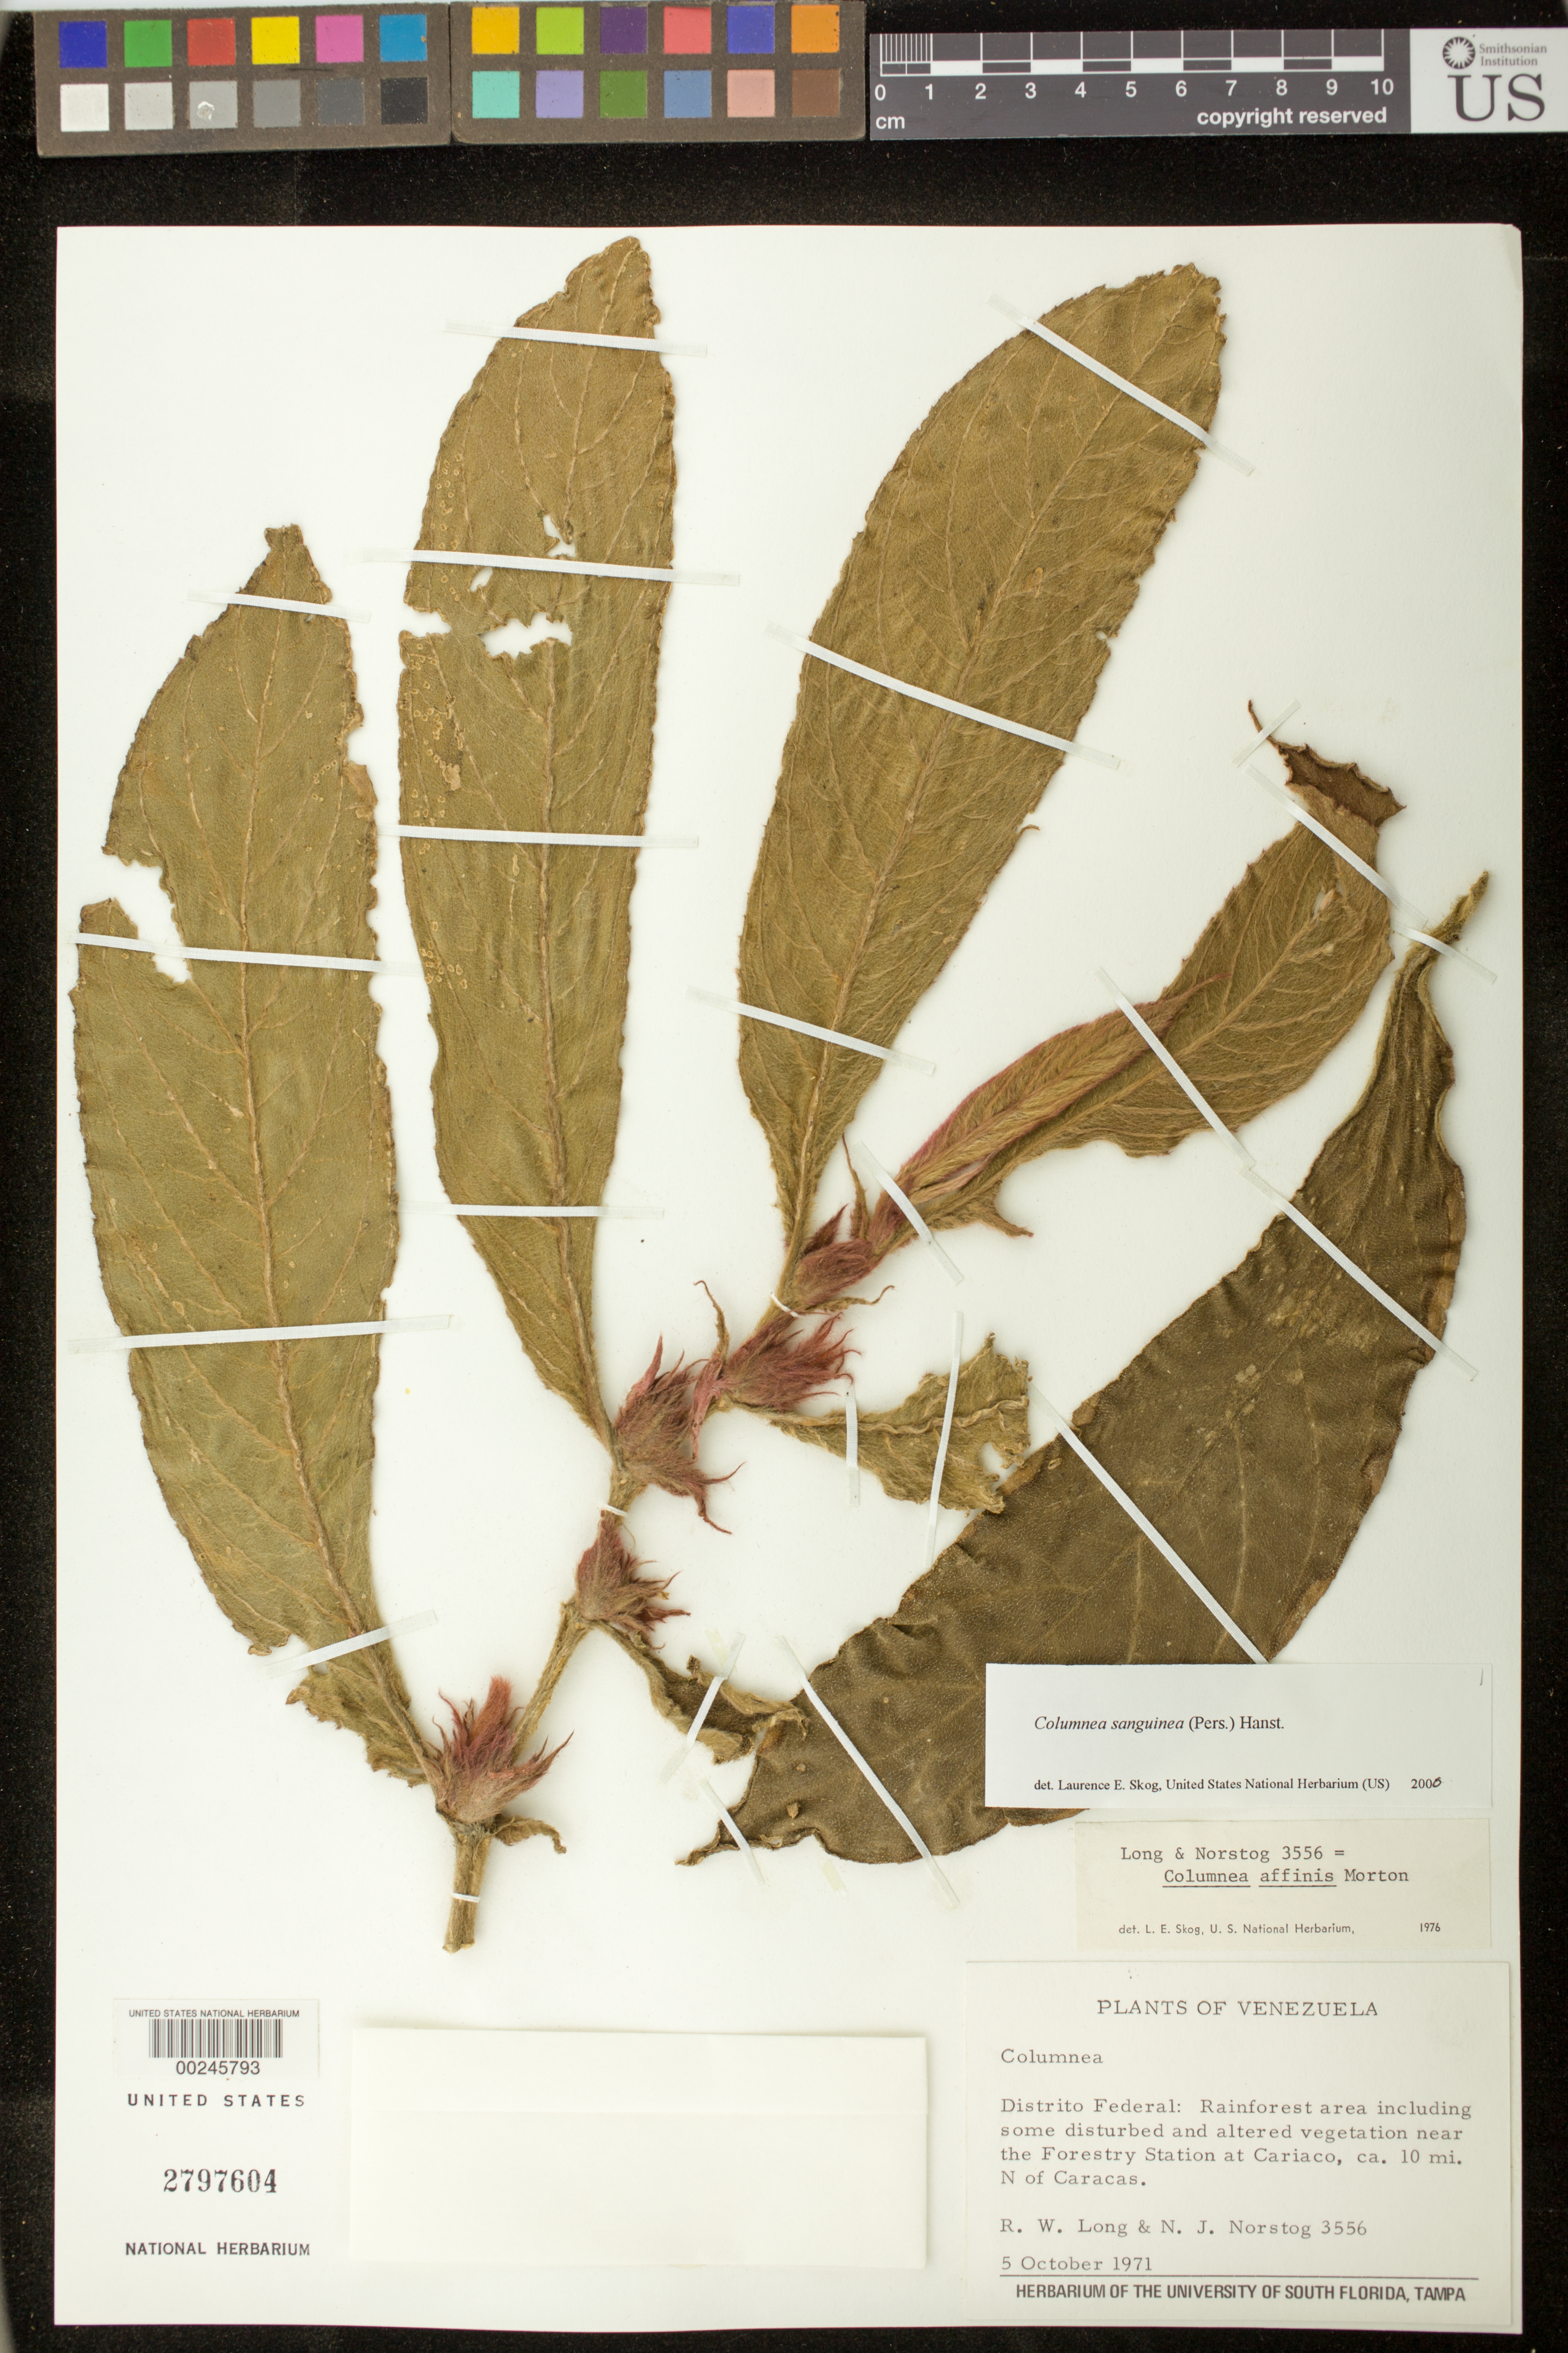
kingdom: Plantae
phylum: Tracheophyta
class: Magnoliopsida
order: Lamiales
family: Gesneriaceae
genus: Columnea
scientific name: Columnea sanguinea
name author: (Pers.) Hanst.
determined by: Skog, Laurence E.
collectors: R. W. Long & N. Norstog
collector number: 3556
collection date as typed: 05 Oct 1971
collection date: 1971-10-05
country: Venezuela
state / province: Distrito Federal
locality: Near the forestry station at Cariaco, ca. 10 mi N of Caracas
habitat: Rainforest area including some disturbed and altered vegetation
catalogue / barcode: US 2797604